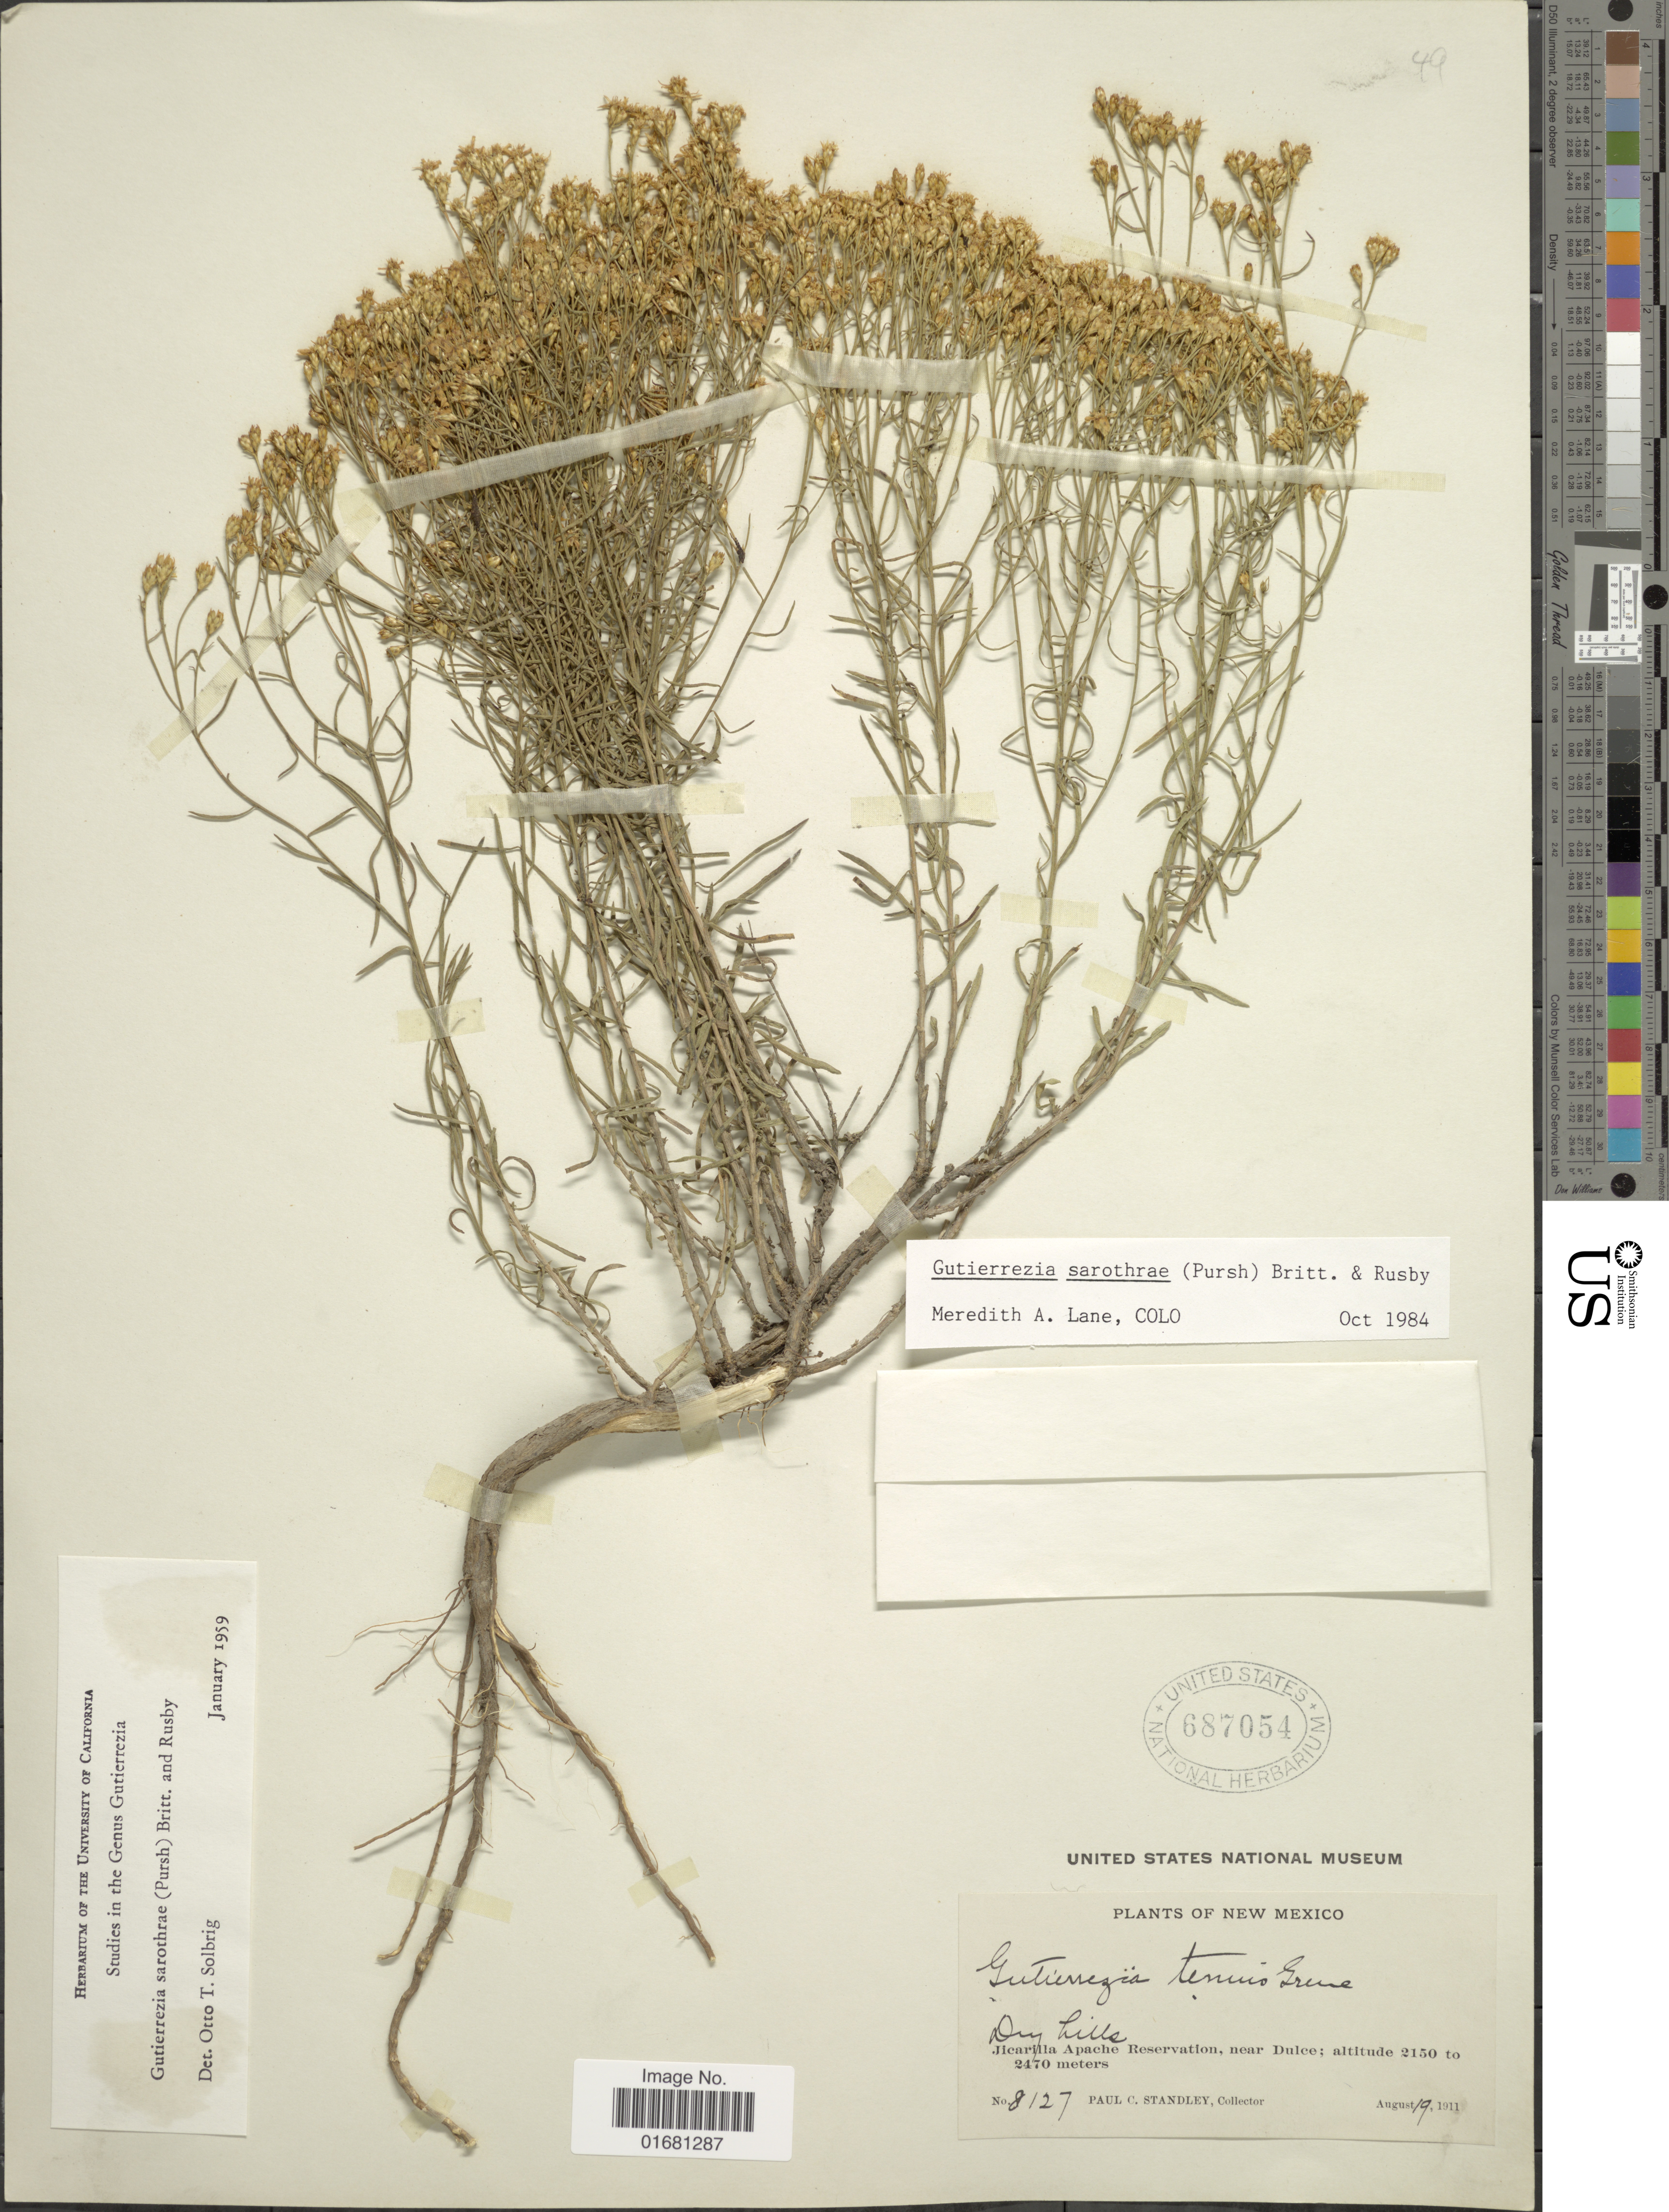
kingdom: Plantae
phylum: Tracheophyta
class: Magnoliopsida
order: Asterales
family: Asteraceae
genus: Gutierrezia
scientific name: Gutierrezia sarothrae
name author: (Pursh) Britton & Rusby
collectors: P. C. Standley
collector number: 8127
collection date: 1911-08-19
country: United States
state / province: New Mexico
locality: New Mexico. Dry hills. Jicarilla Apache Reservation, near Dulce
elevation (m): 655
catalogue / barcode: US 687054